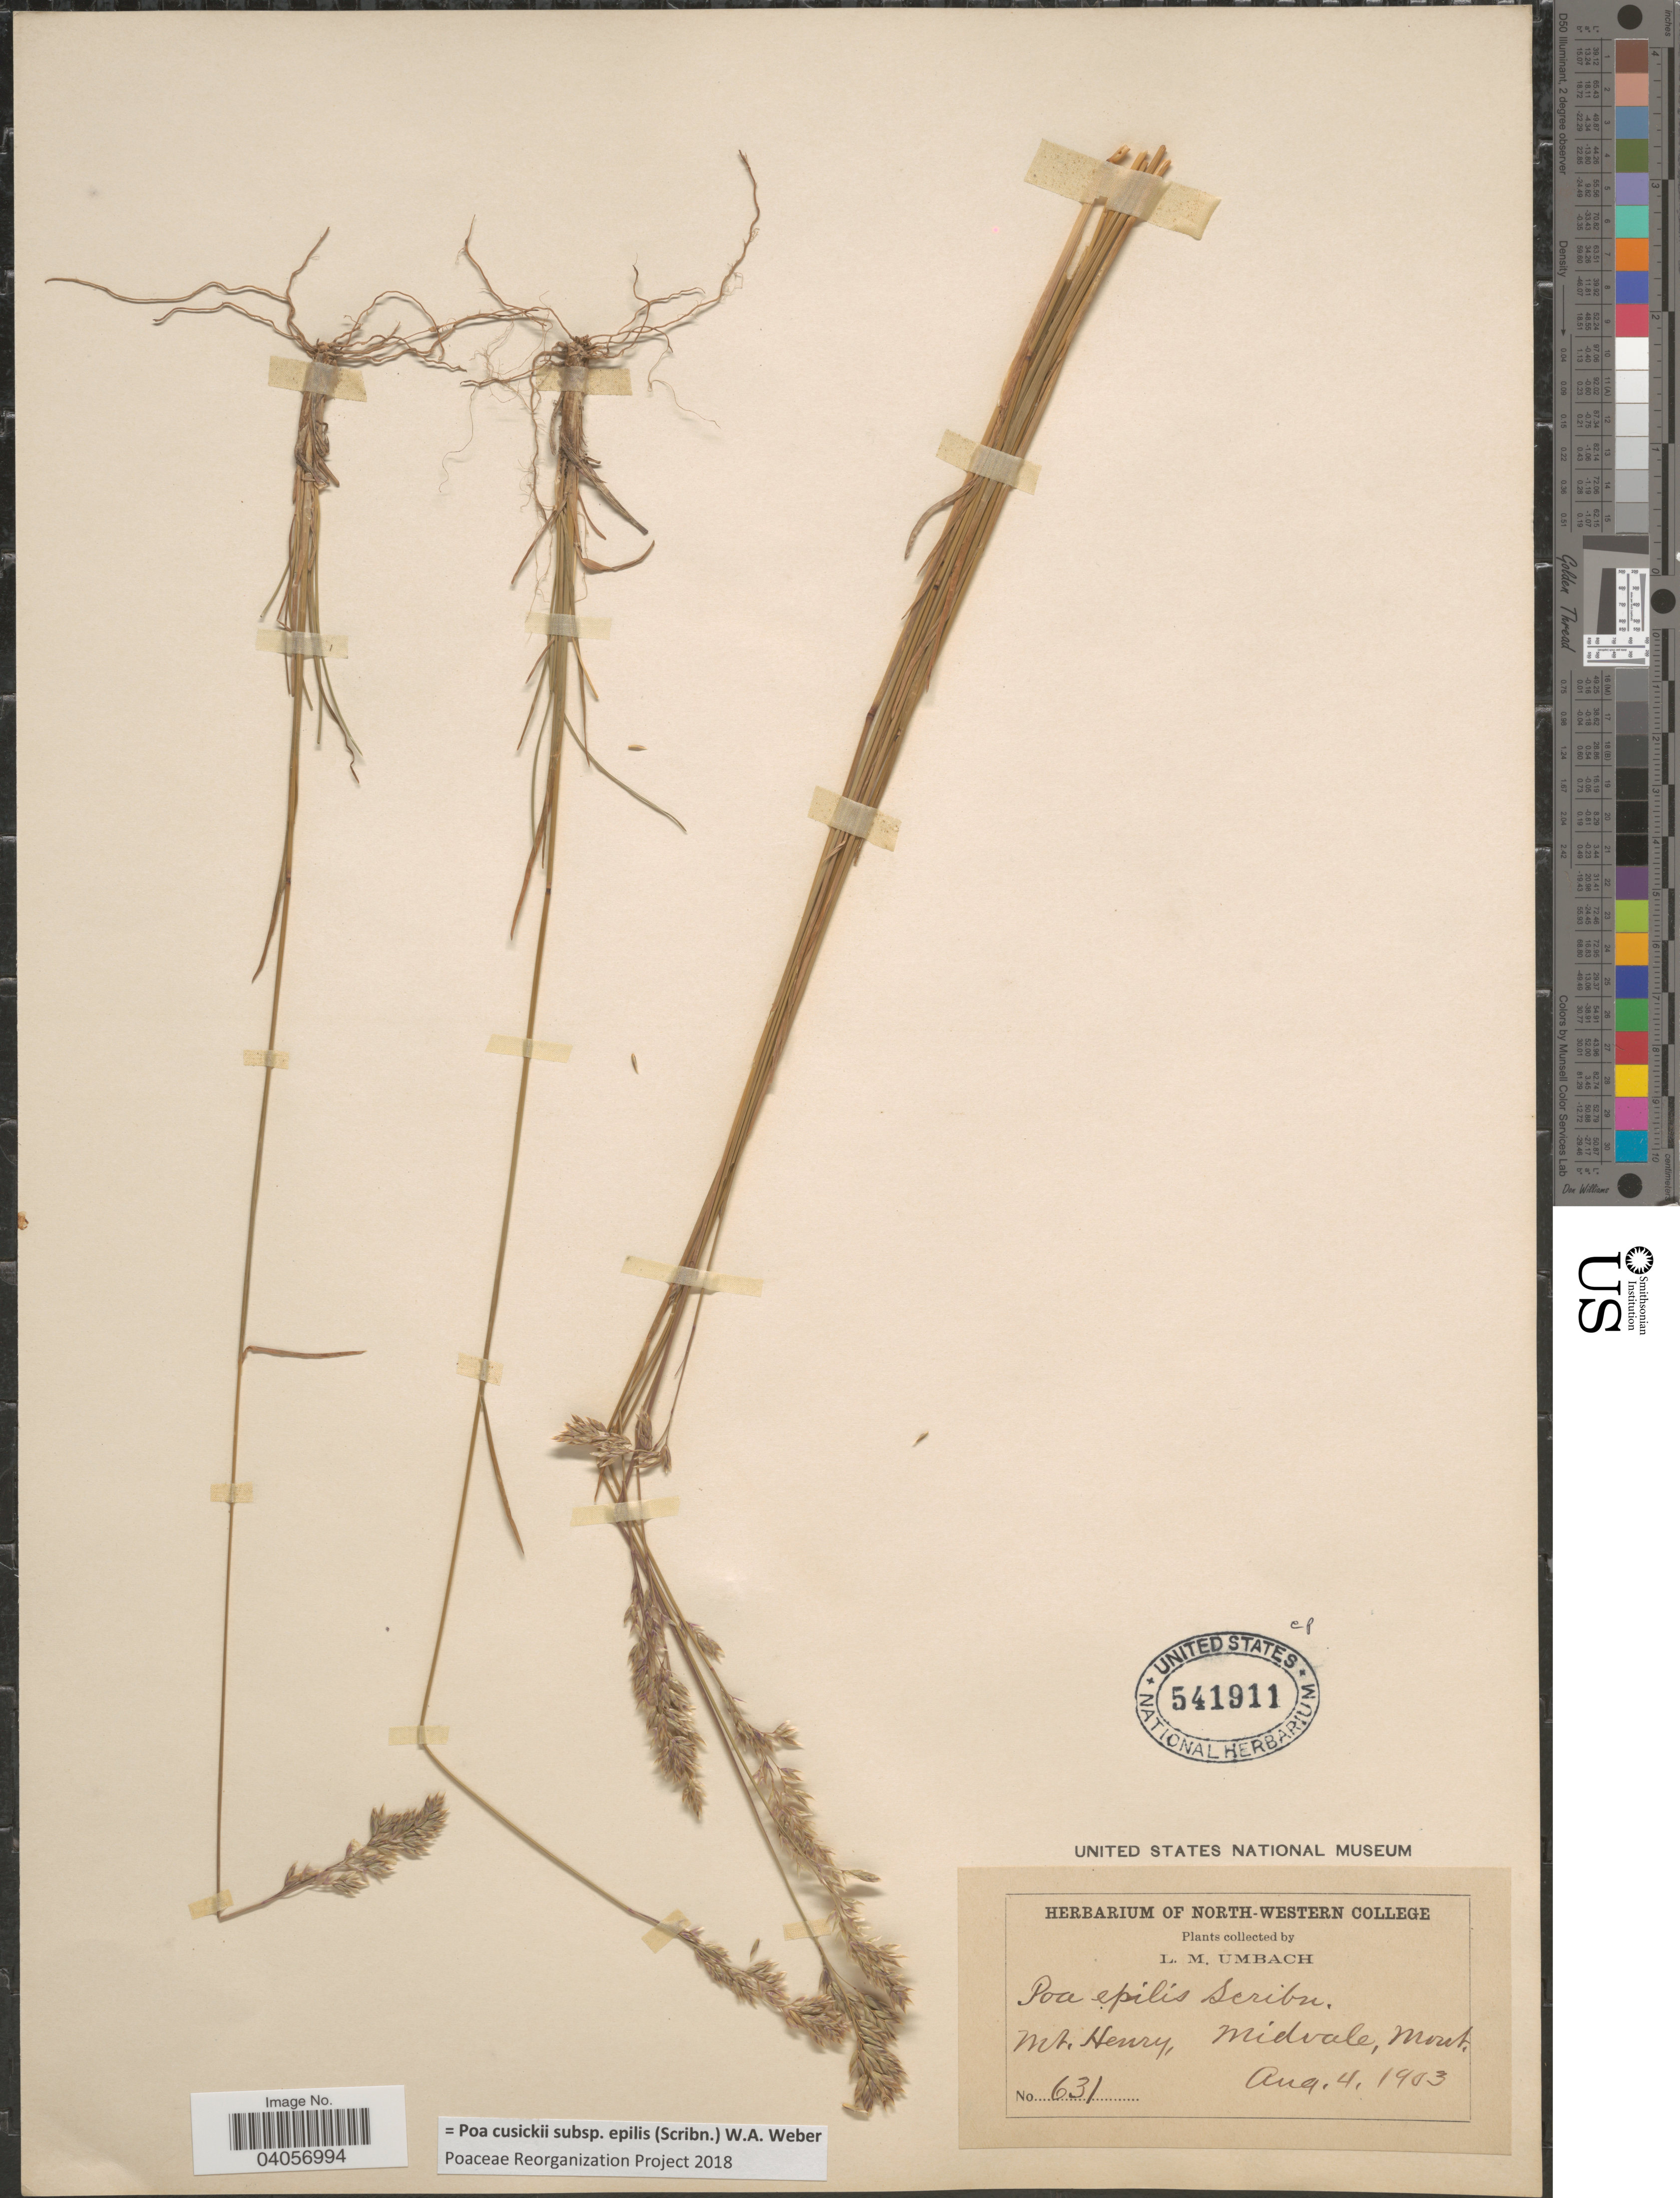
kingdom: Plantae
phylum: Tracheophyta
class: Liliopsida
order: Poales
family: Poaceae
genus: Poa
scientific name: Poa cusickii subsp. epilis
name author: (Scribn.) W.A. Weber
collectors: L. M. Umbach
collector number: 631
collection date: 1903-08-04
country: United States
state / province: Montana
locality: Mt. Henry, Midvale.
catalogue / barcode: US 541911